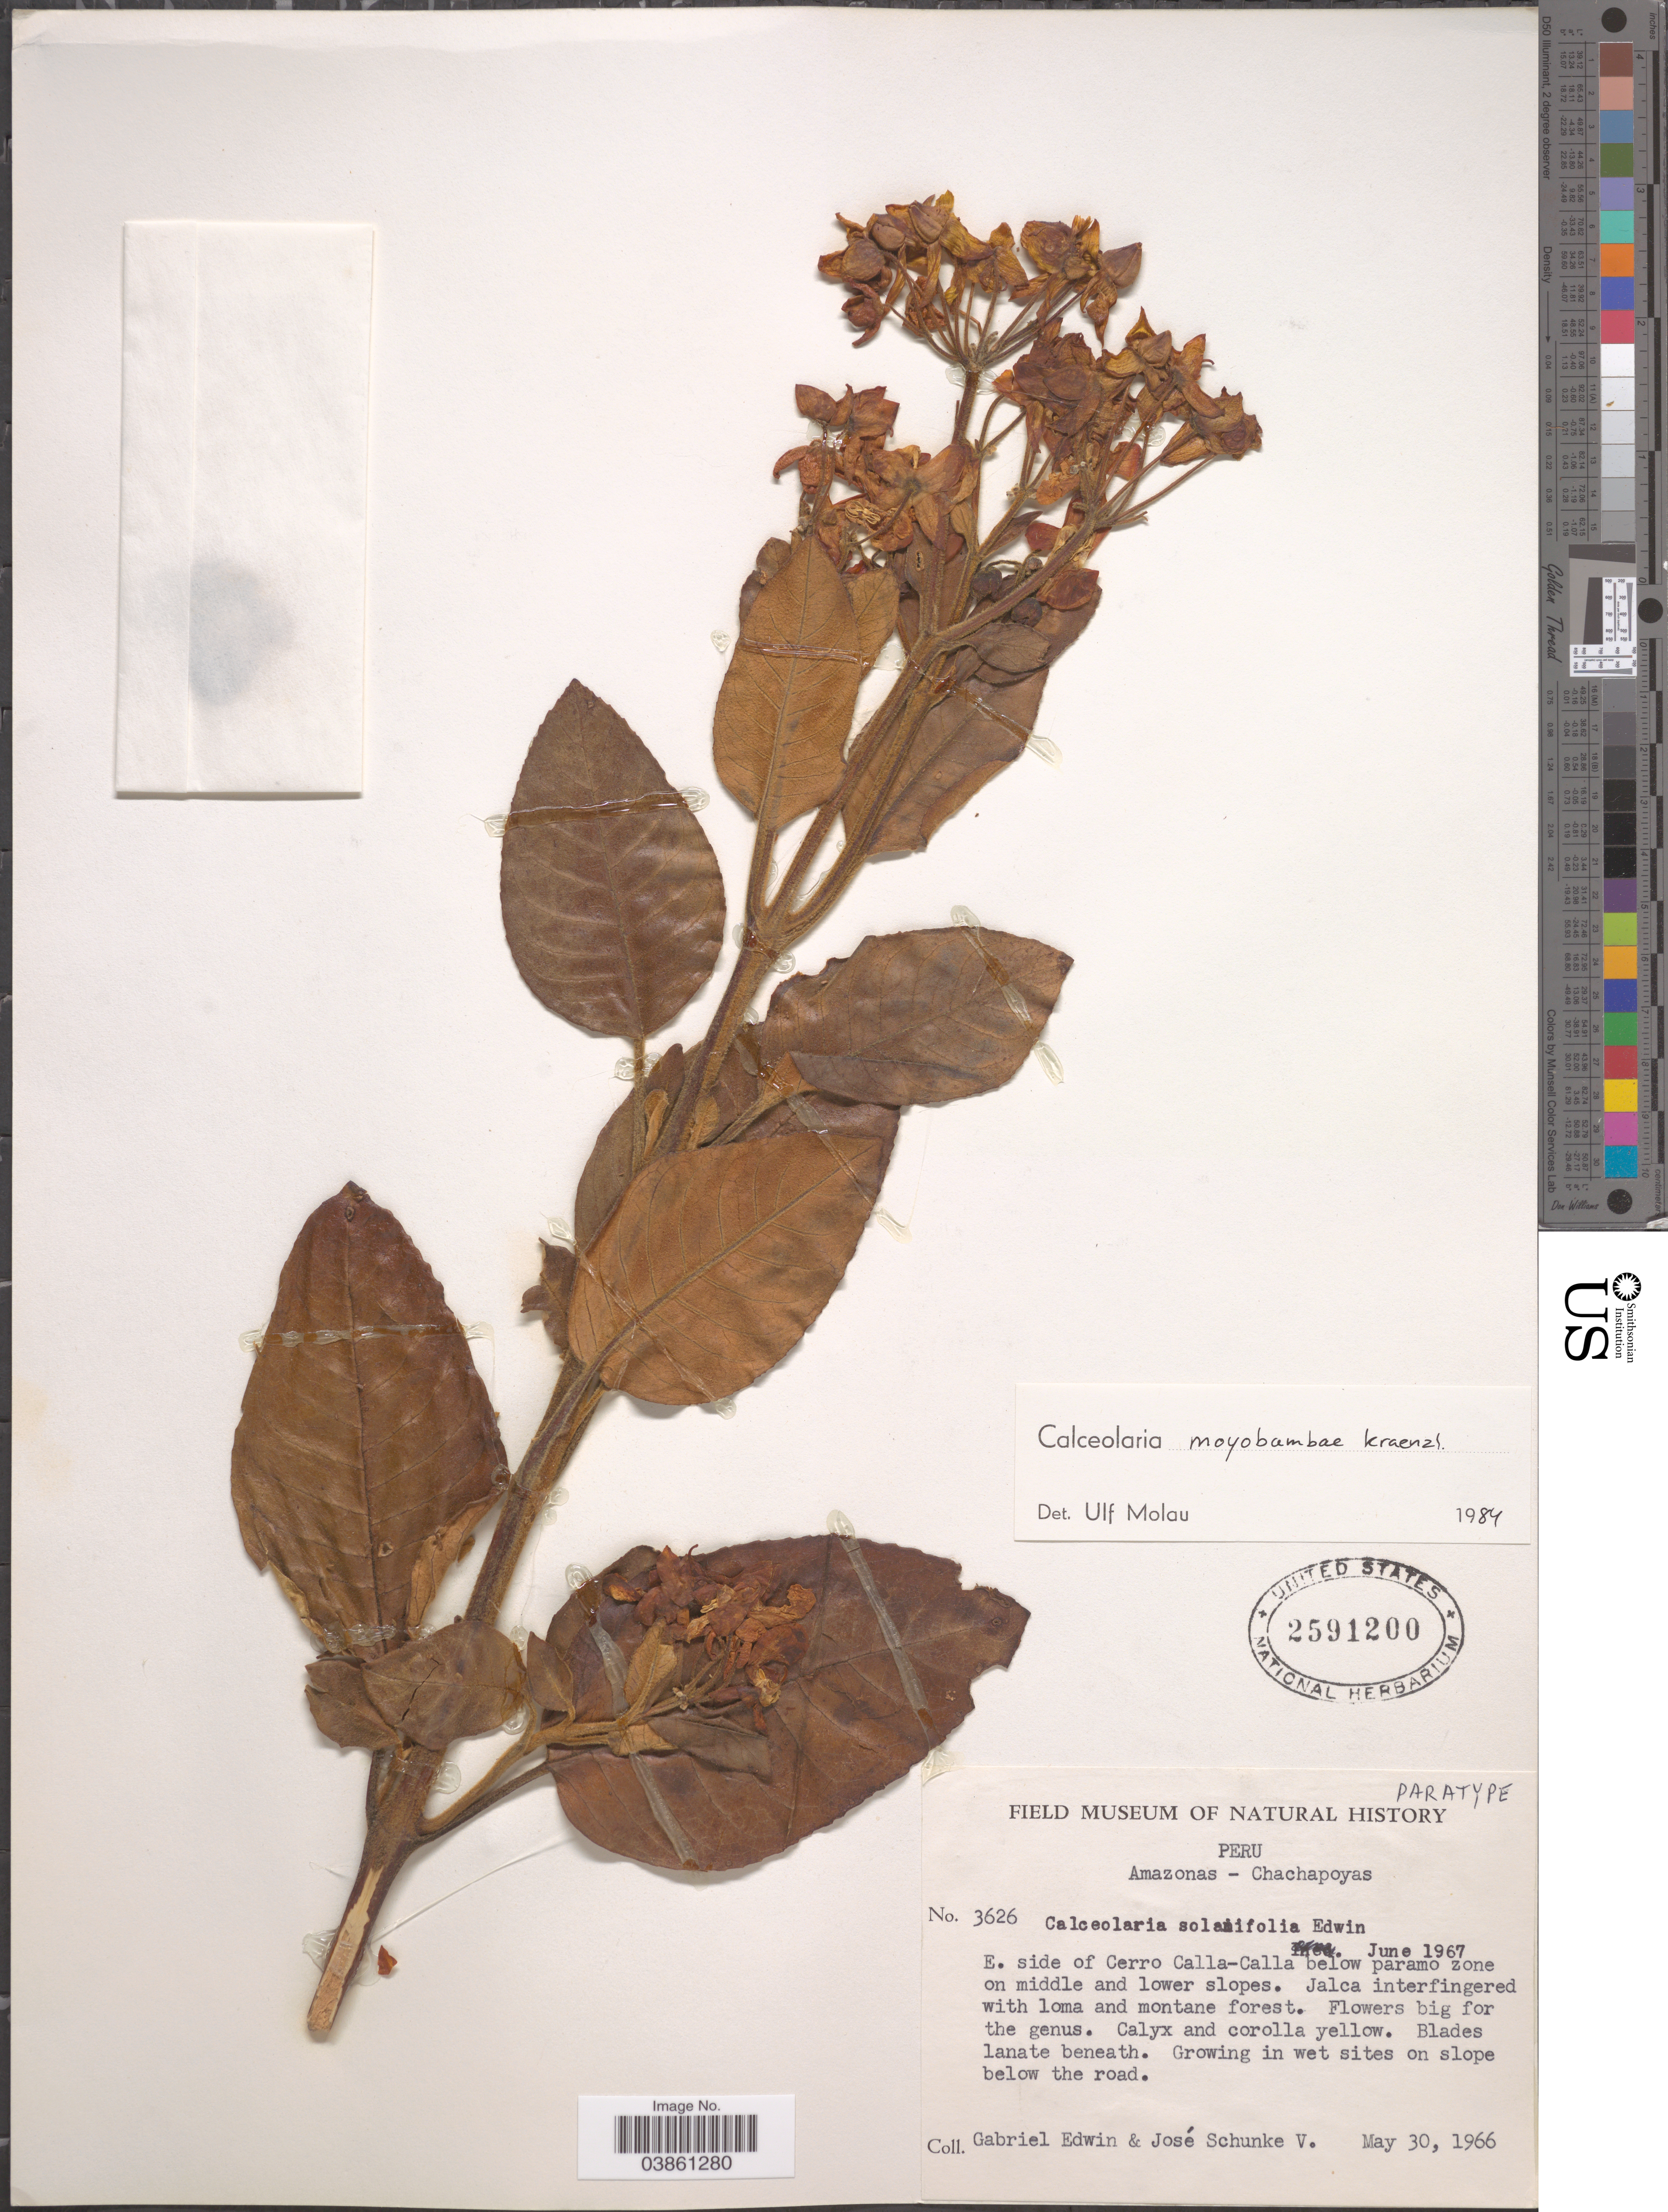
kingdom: Plantae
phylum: Tracheophyta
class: Magnoliopsida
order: Lamiales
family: Calceolariaceae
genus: Calceolaria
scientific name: Calceolaria moyobambae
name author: Kraenzl.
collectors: G. Edwin & J. Schunke Vigo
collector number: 3626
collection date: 1966-05-30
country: Peru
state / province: Amazonas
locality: Chachapoyas. E. side of Cerro Calla-Calla below paramo zone on middle and lower slopes.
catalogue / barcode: US 2591200